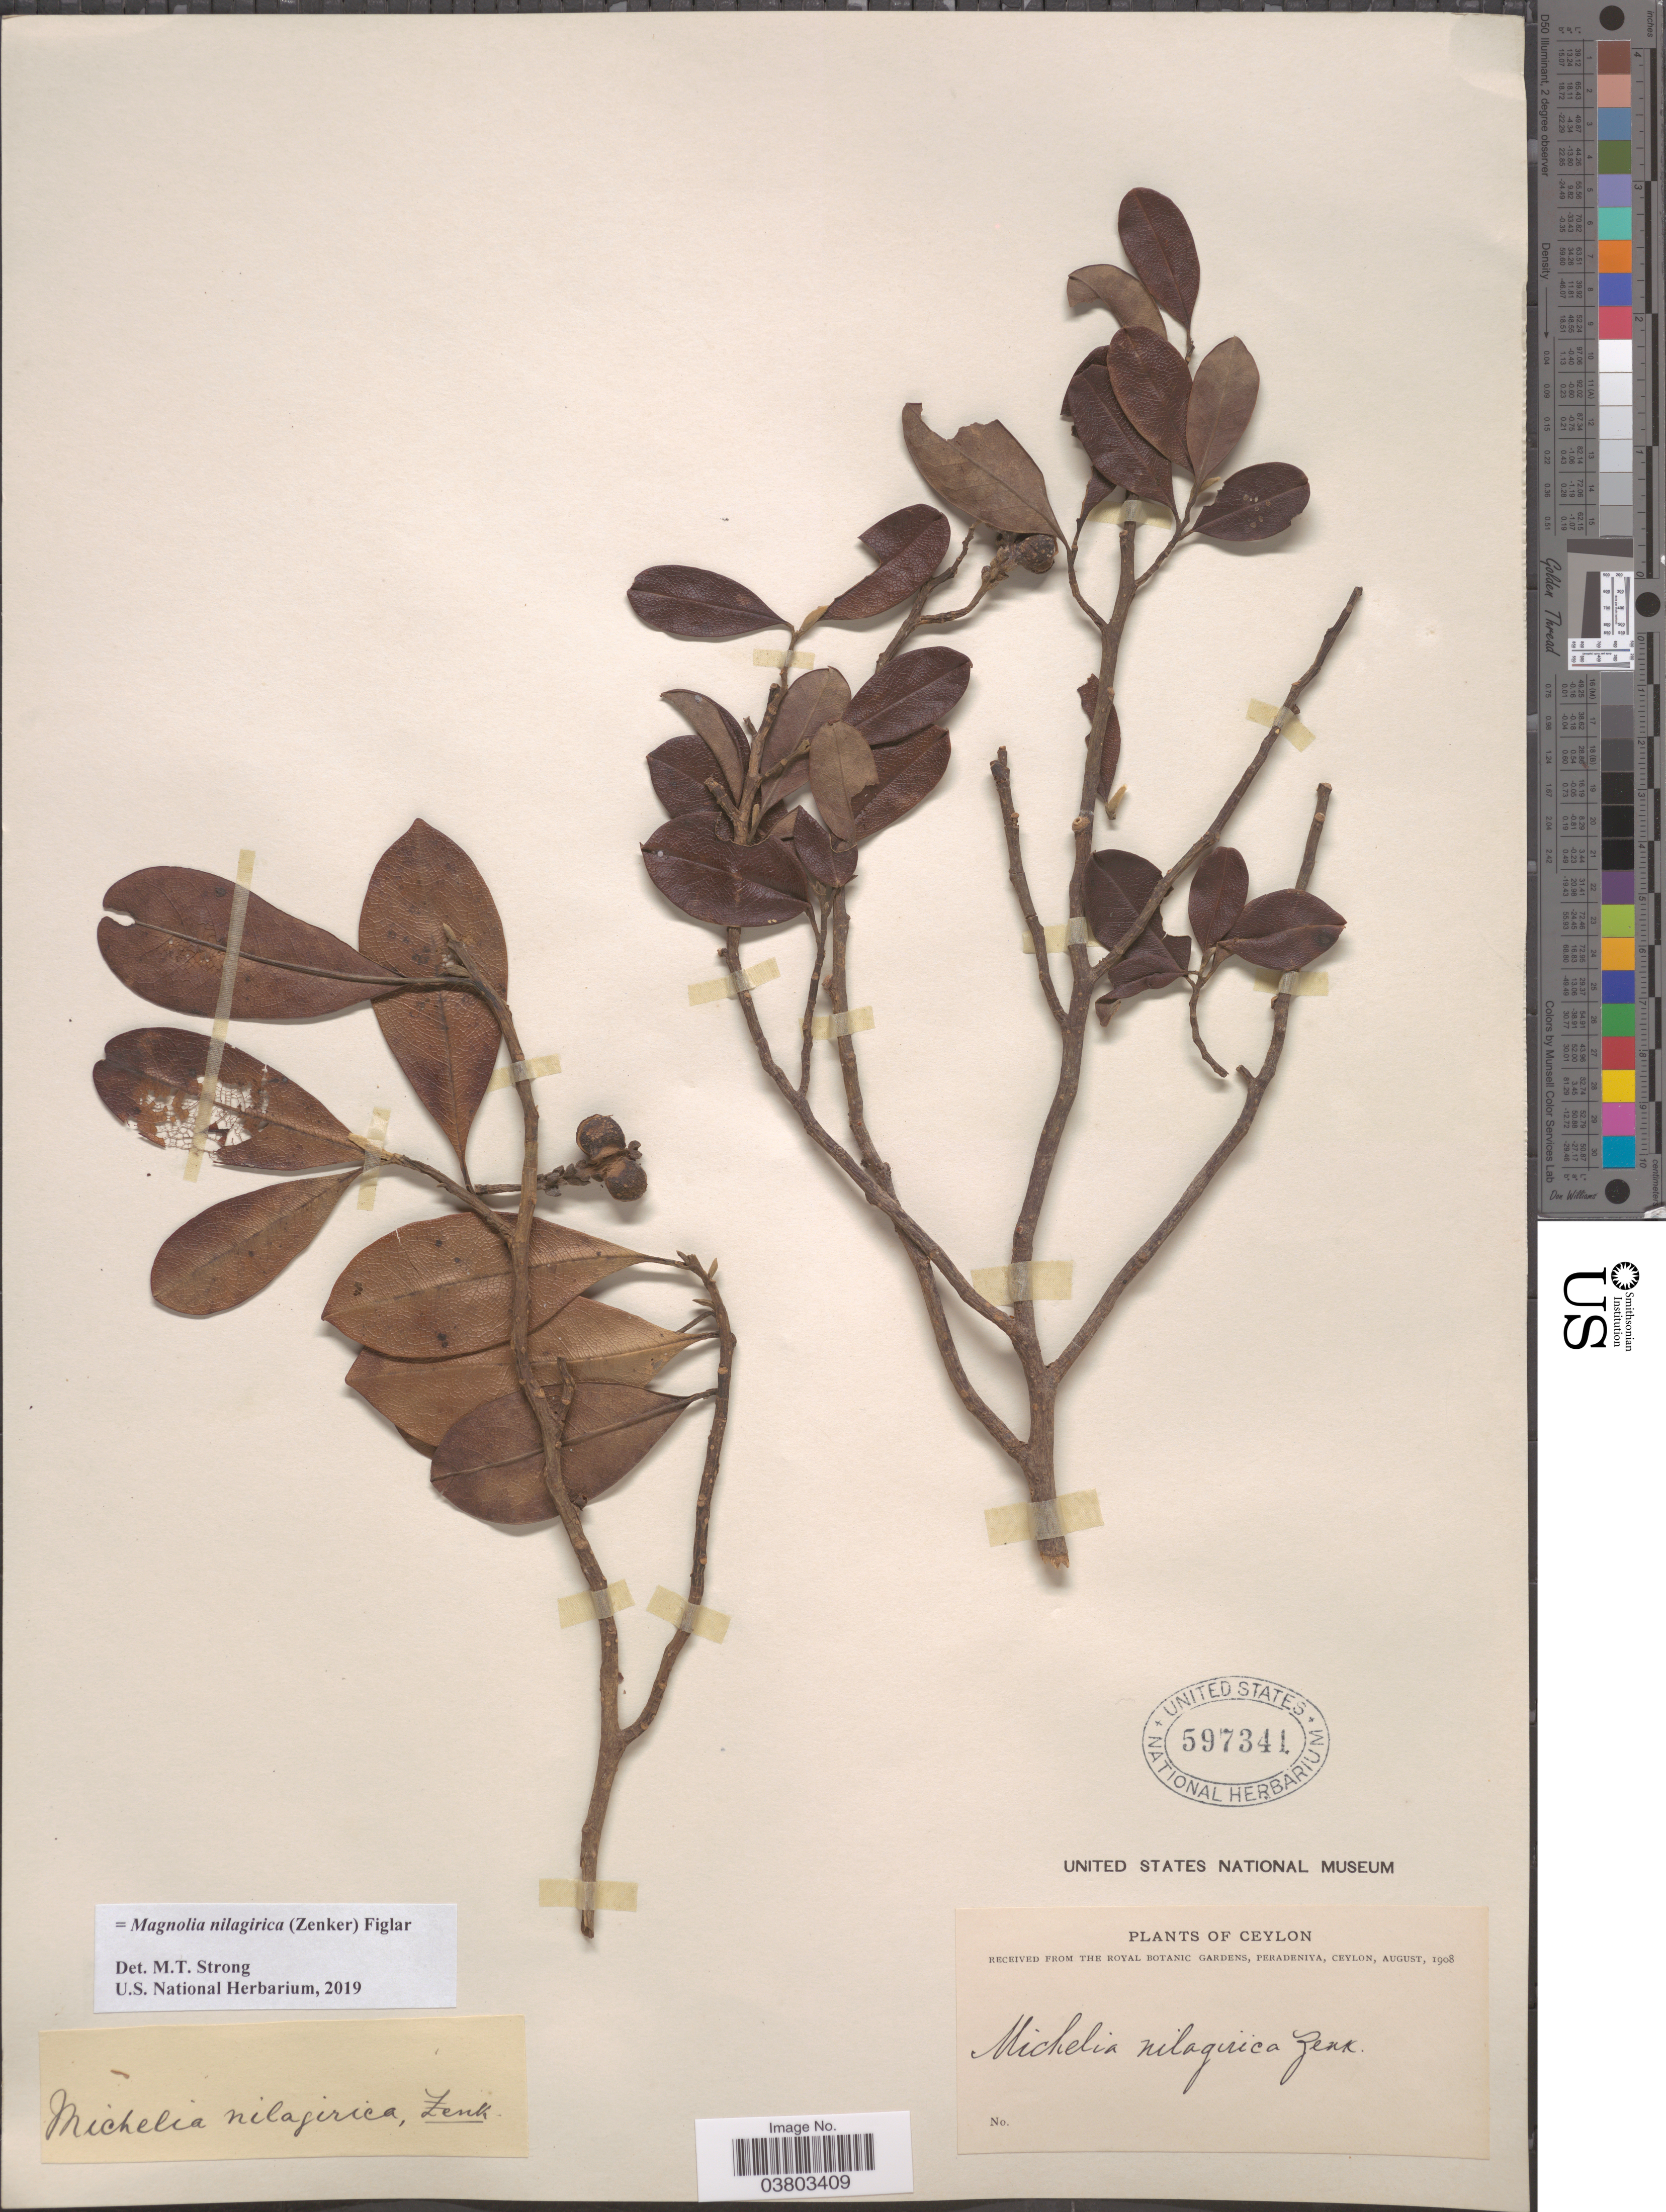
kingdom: Plantae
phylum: Tracheophyta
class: Magnoliopsida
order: Magnoliales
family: Magnoliaceae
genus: Magnolia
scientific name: Magnolia nilagirica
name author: (Zenker) Figlar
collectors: ex herb. Royal Botanic Gardens, Peradeniya, Ceylon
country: Sri Lanka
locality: Ceylon.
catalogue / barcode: US 597341